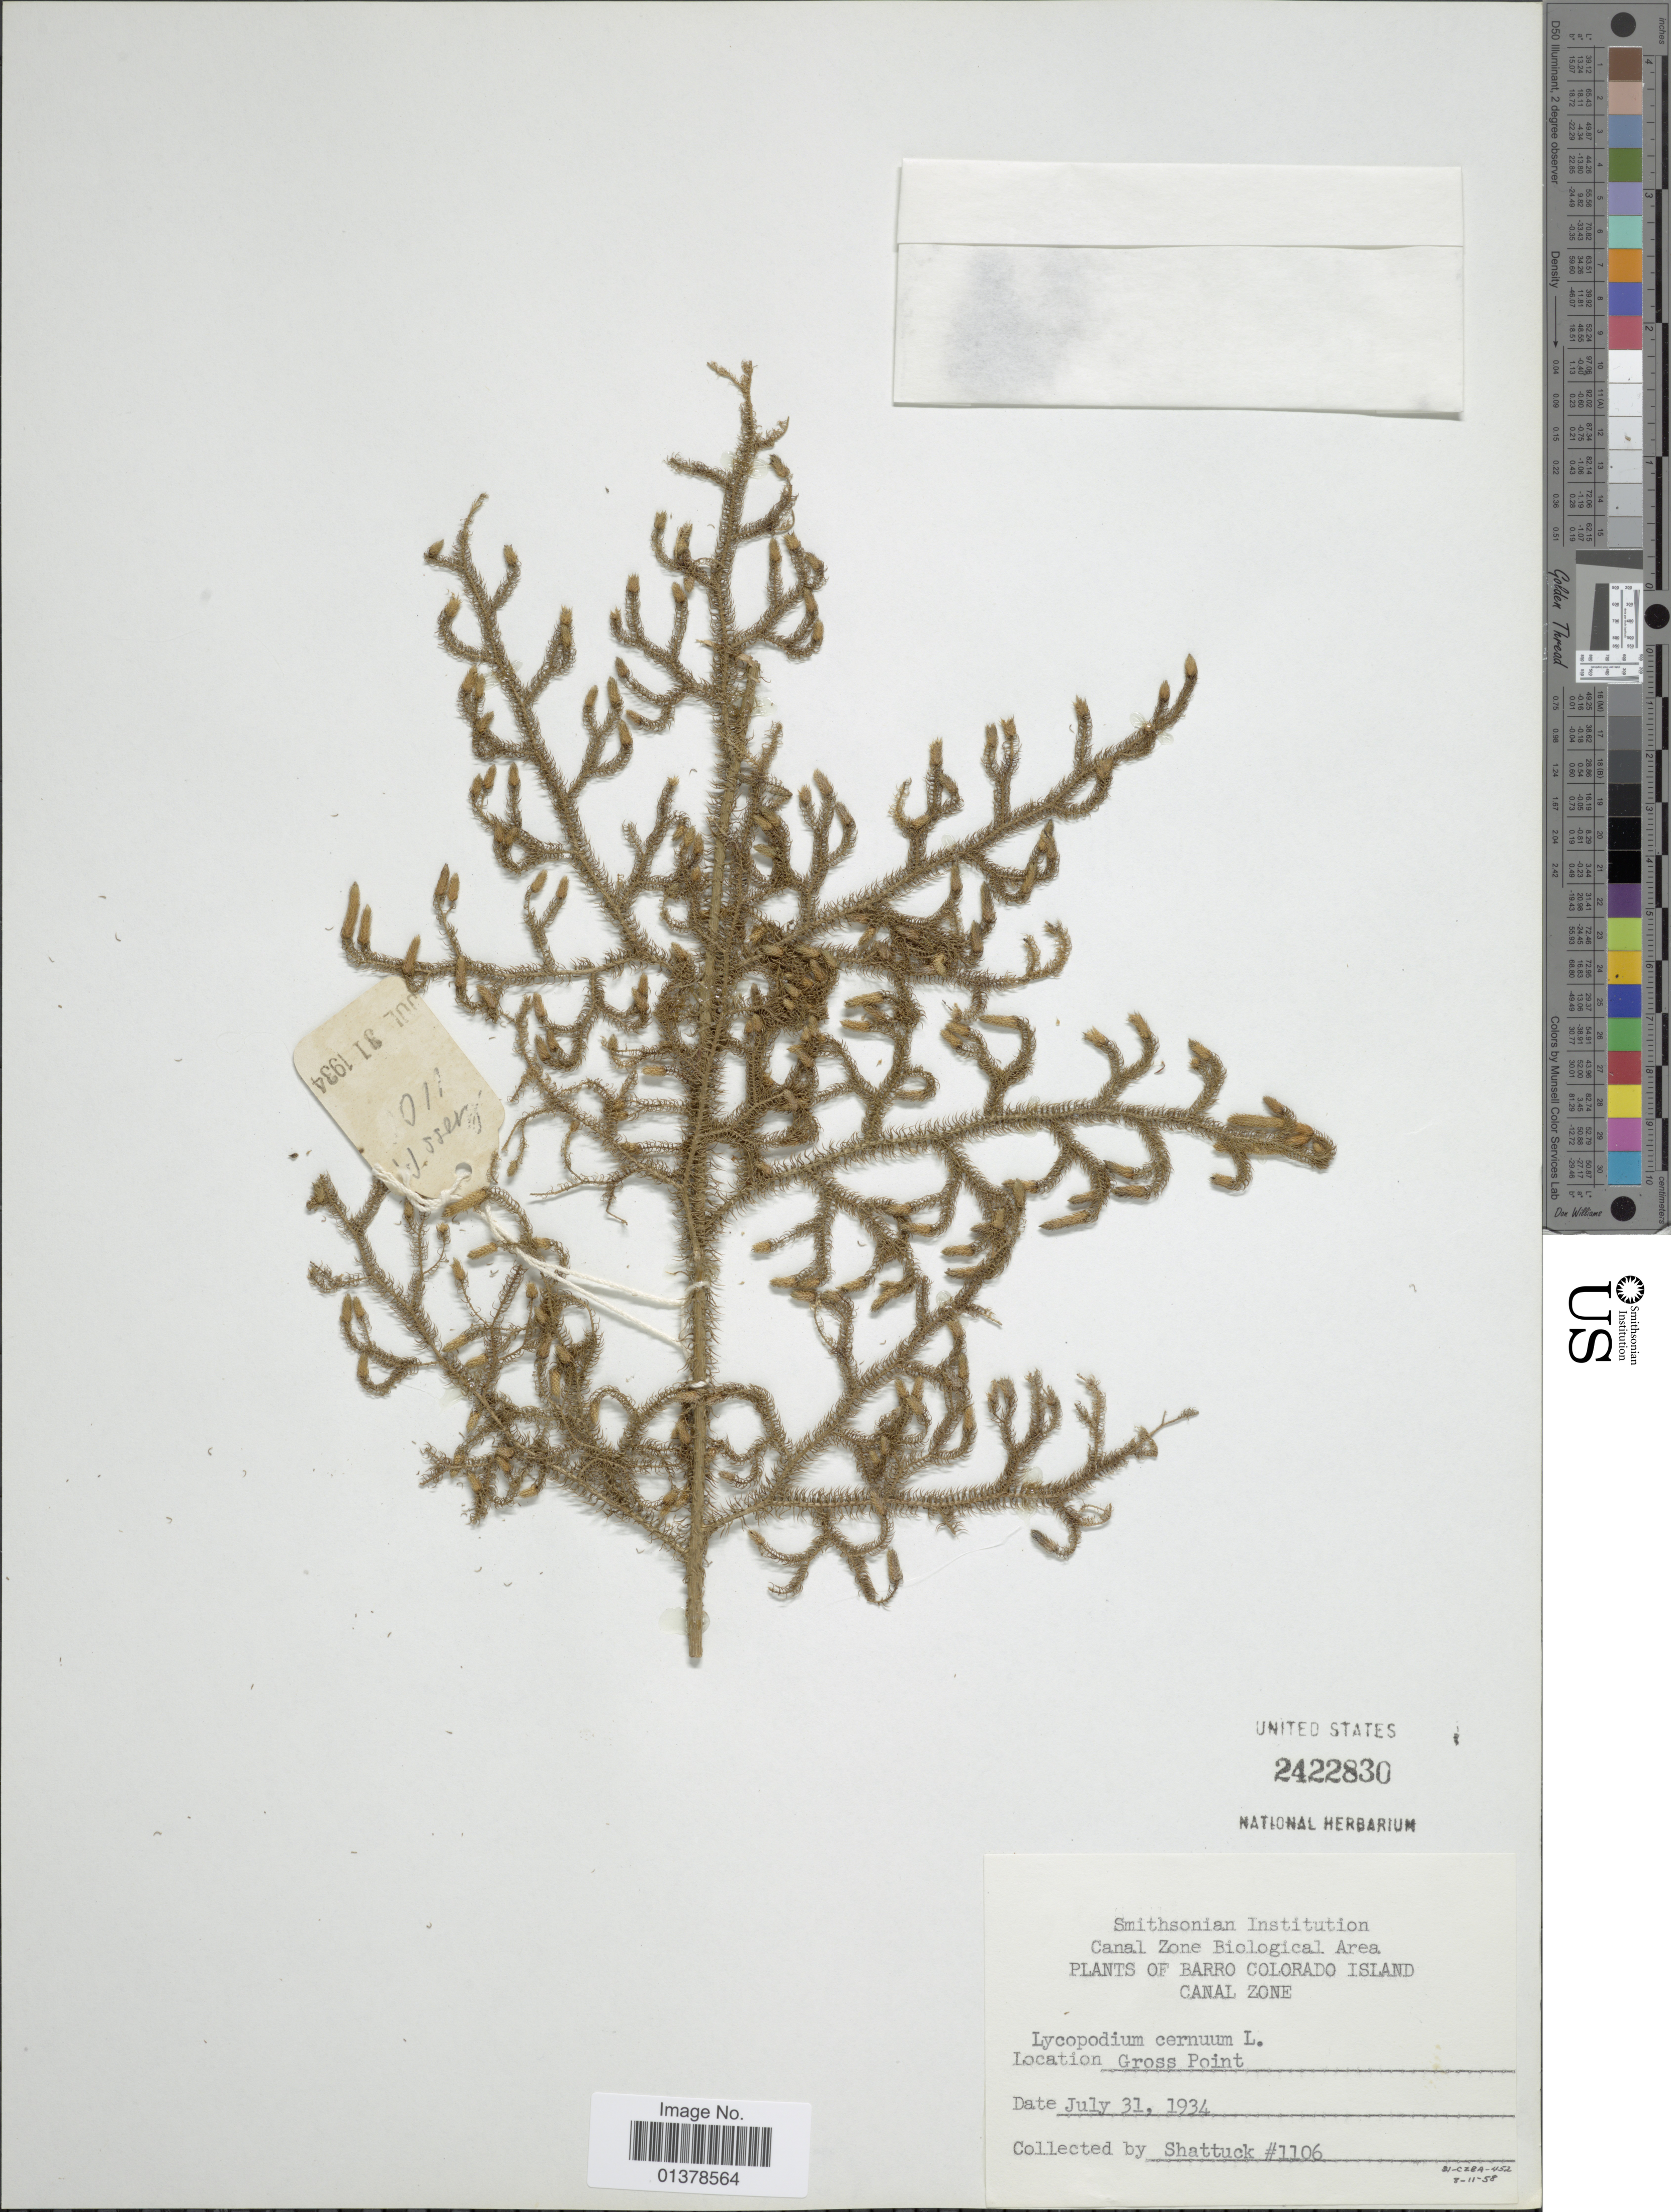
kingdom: Plantae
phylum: Tracheophyta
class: Lycopodiopsida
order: Lycopodiales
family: Lycopodiaceae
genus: Palhinhaea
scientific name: Palhinhaea cernua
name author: (L.) Vasc. & Franco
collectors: Shattuck, --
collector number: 1106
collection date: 1934-07-31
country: Panama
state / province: Panamá Oeste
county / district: Canal Zone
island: Barro Colorado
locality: Barro Colorado Island Canal Zone, Gross Point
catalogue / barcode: US 2422830